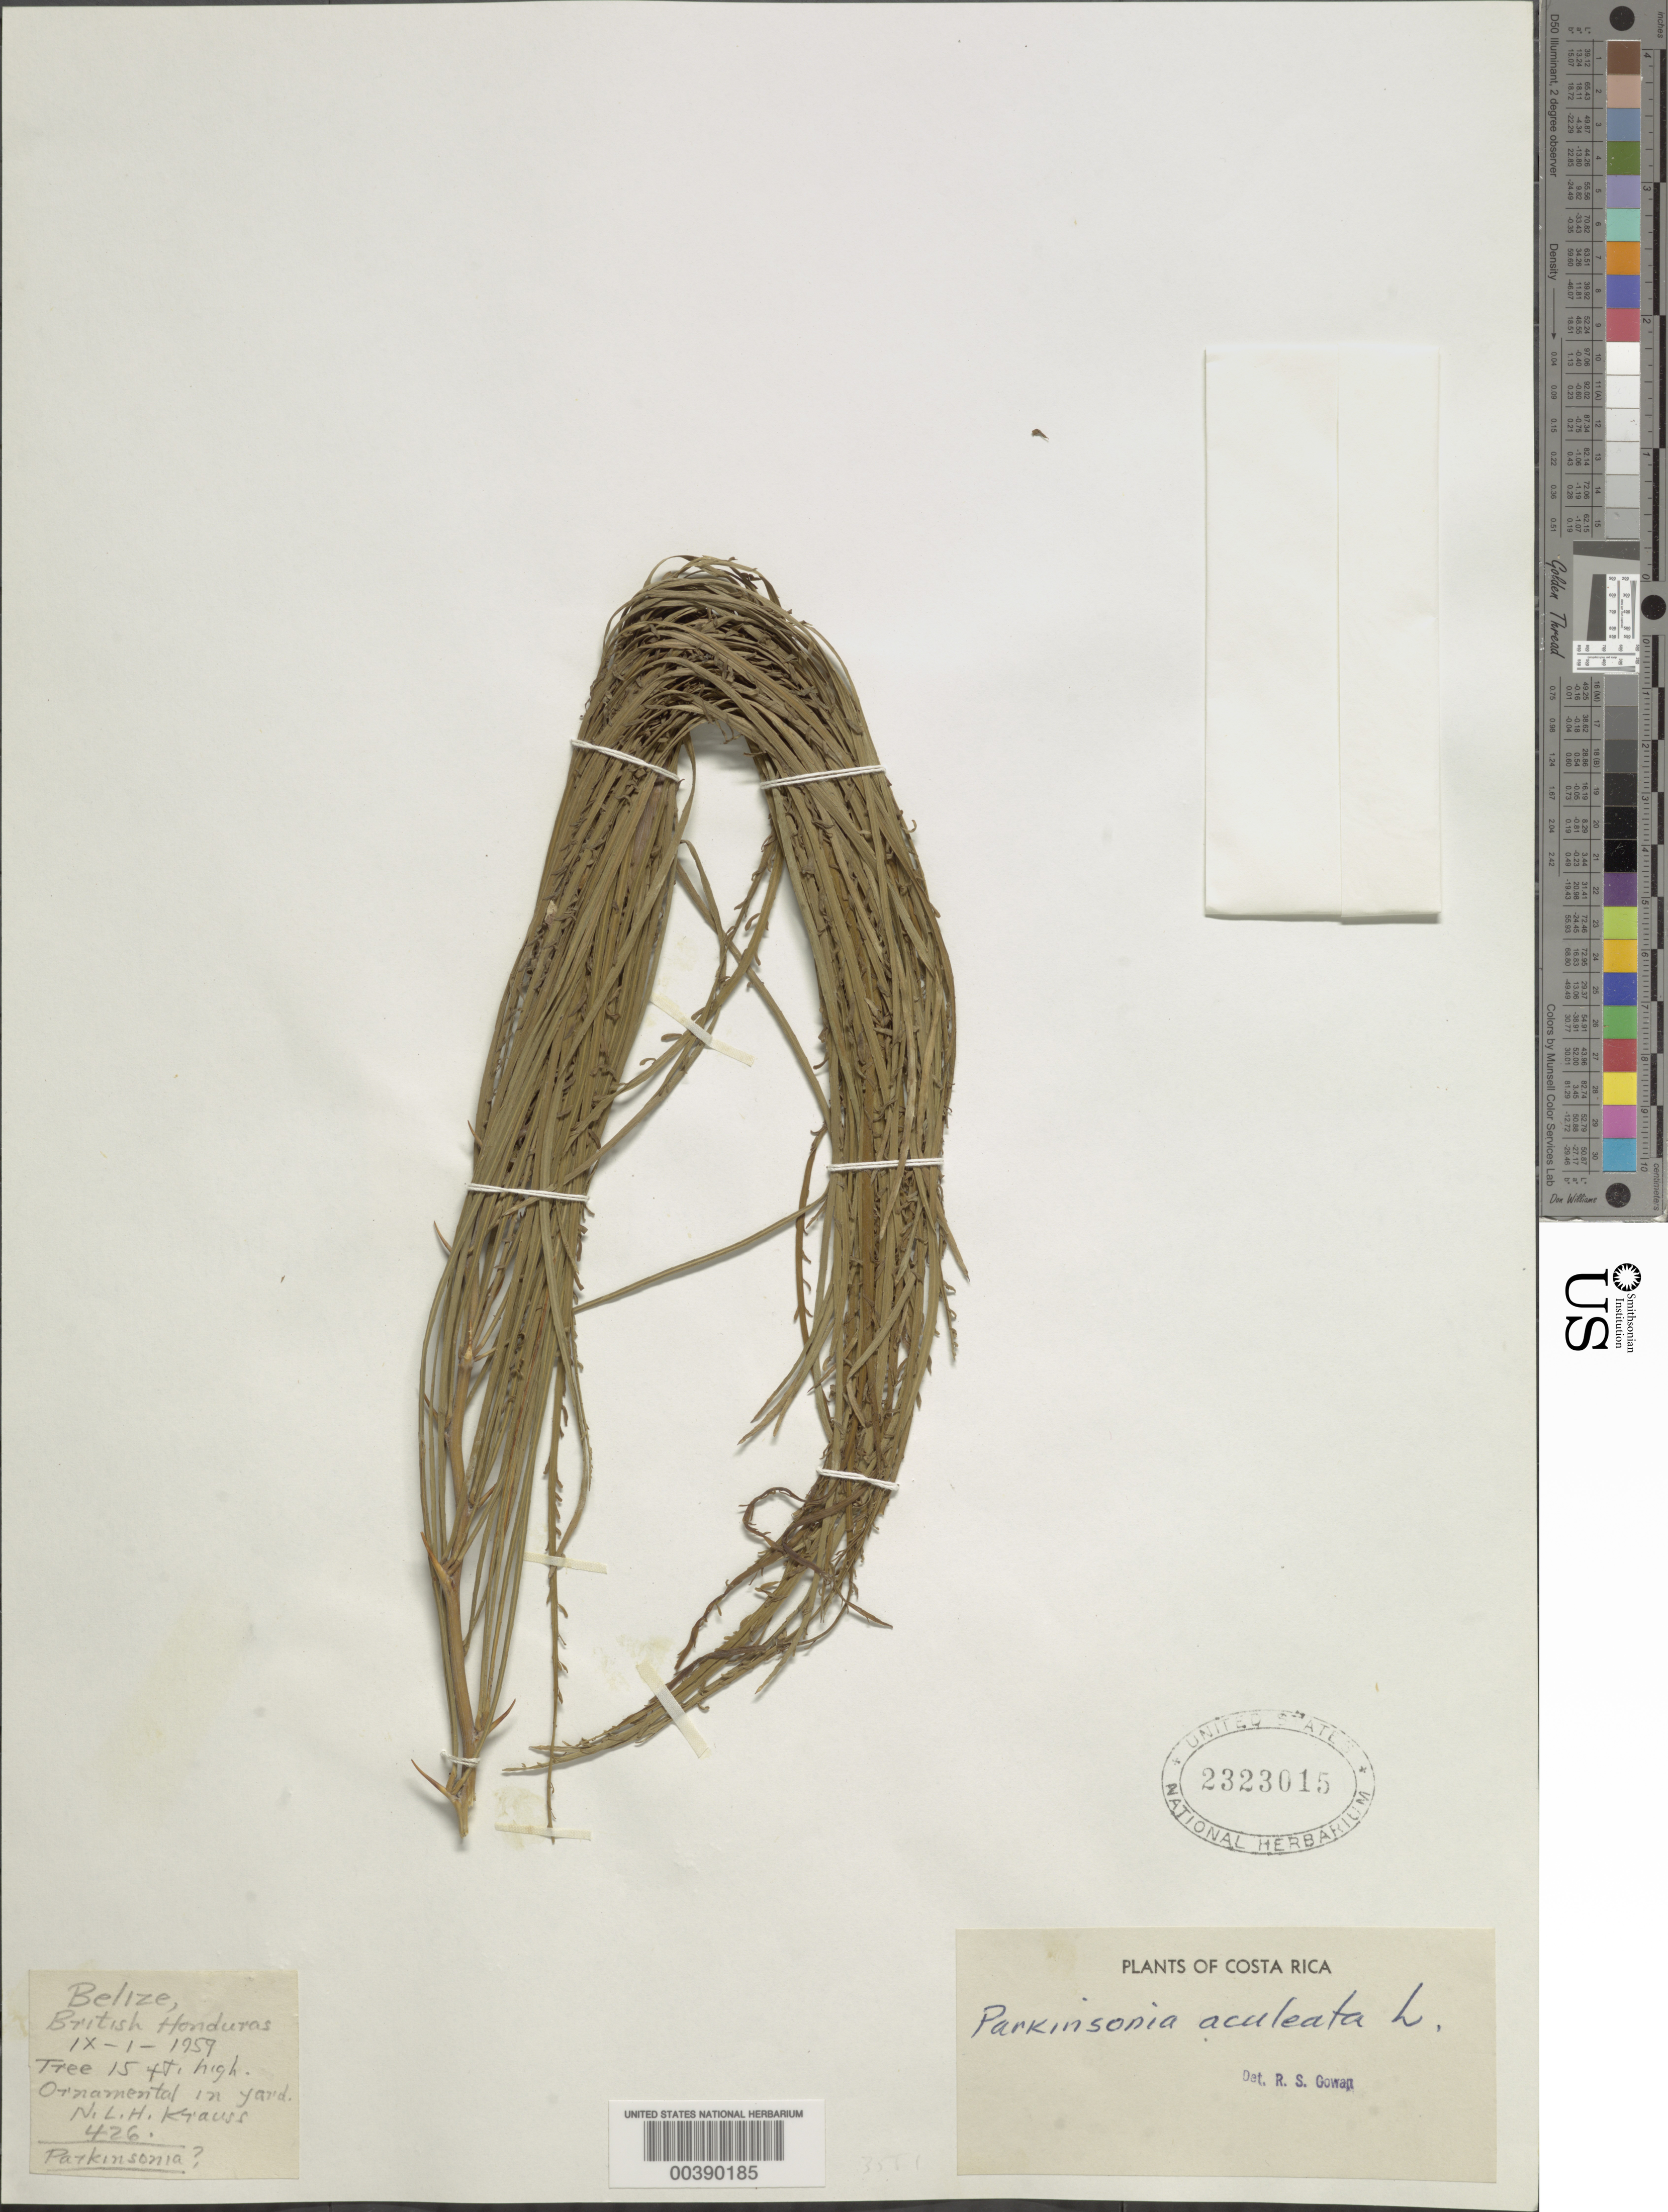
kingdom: Plantae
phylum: Tracheophyta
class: Magnoliopsida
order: Fabales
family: Fabaceae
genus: Parkinsonia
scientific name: Parkinsonia aculeata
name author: L.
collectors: N. Krauss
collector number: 426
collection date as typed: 01 Sep 1959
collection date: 1959-09-01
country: Belize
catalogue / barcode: US 2323015